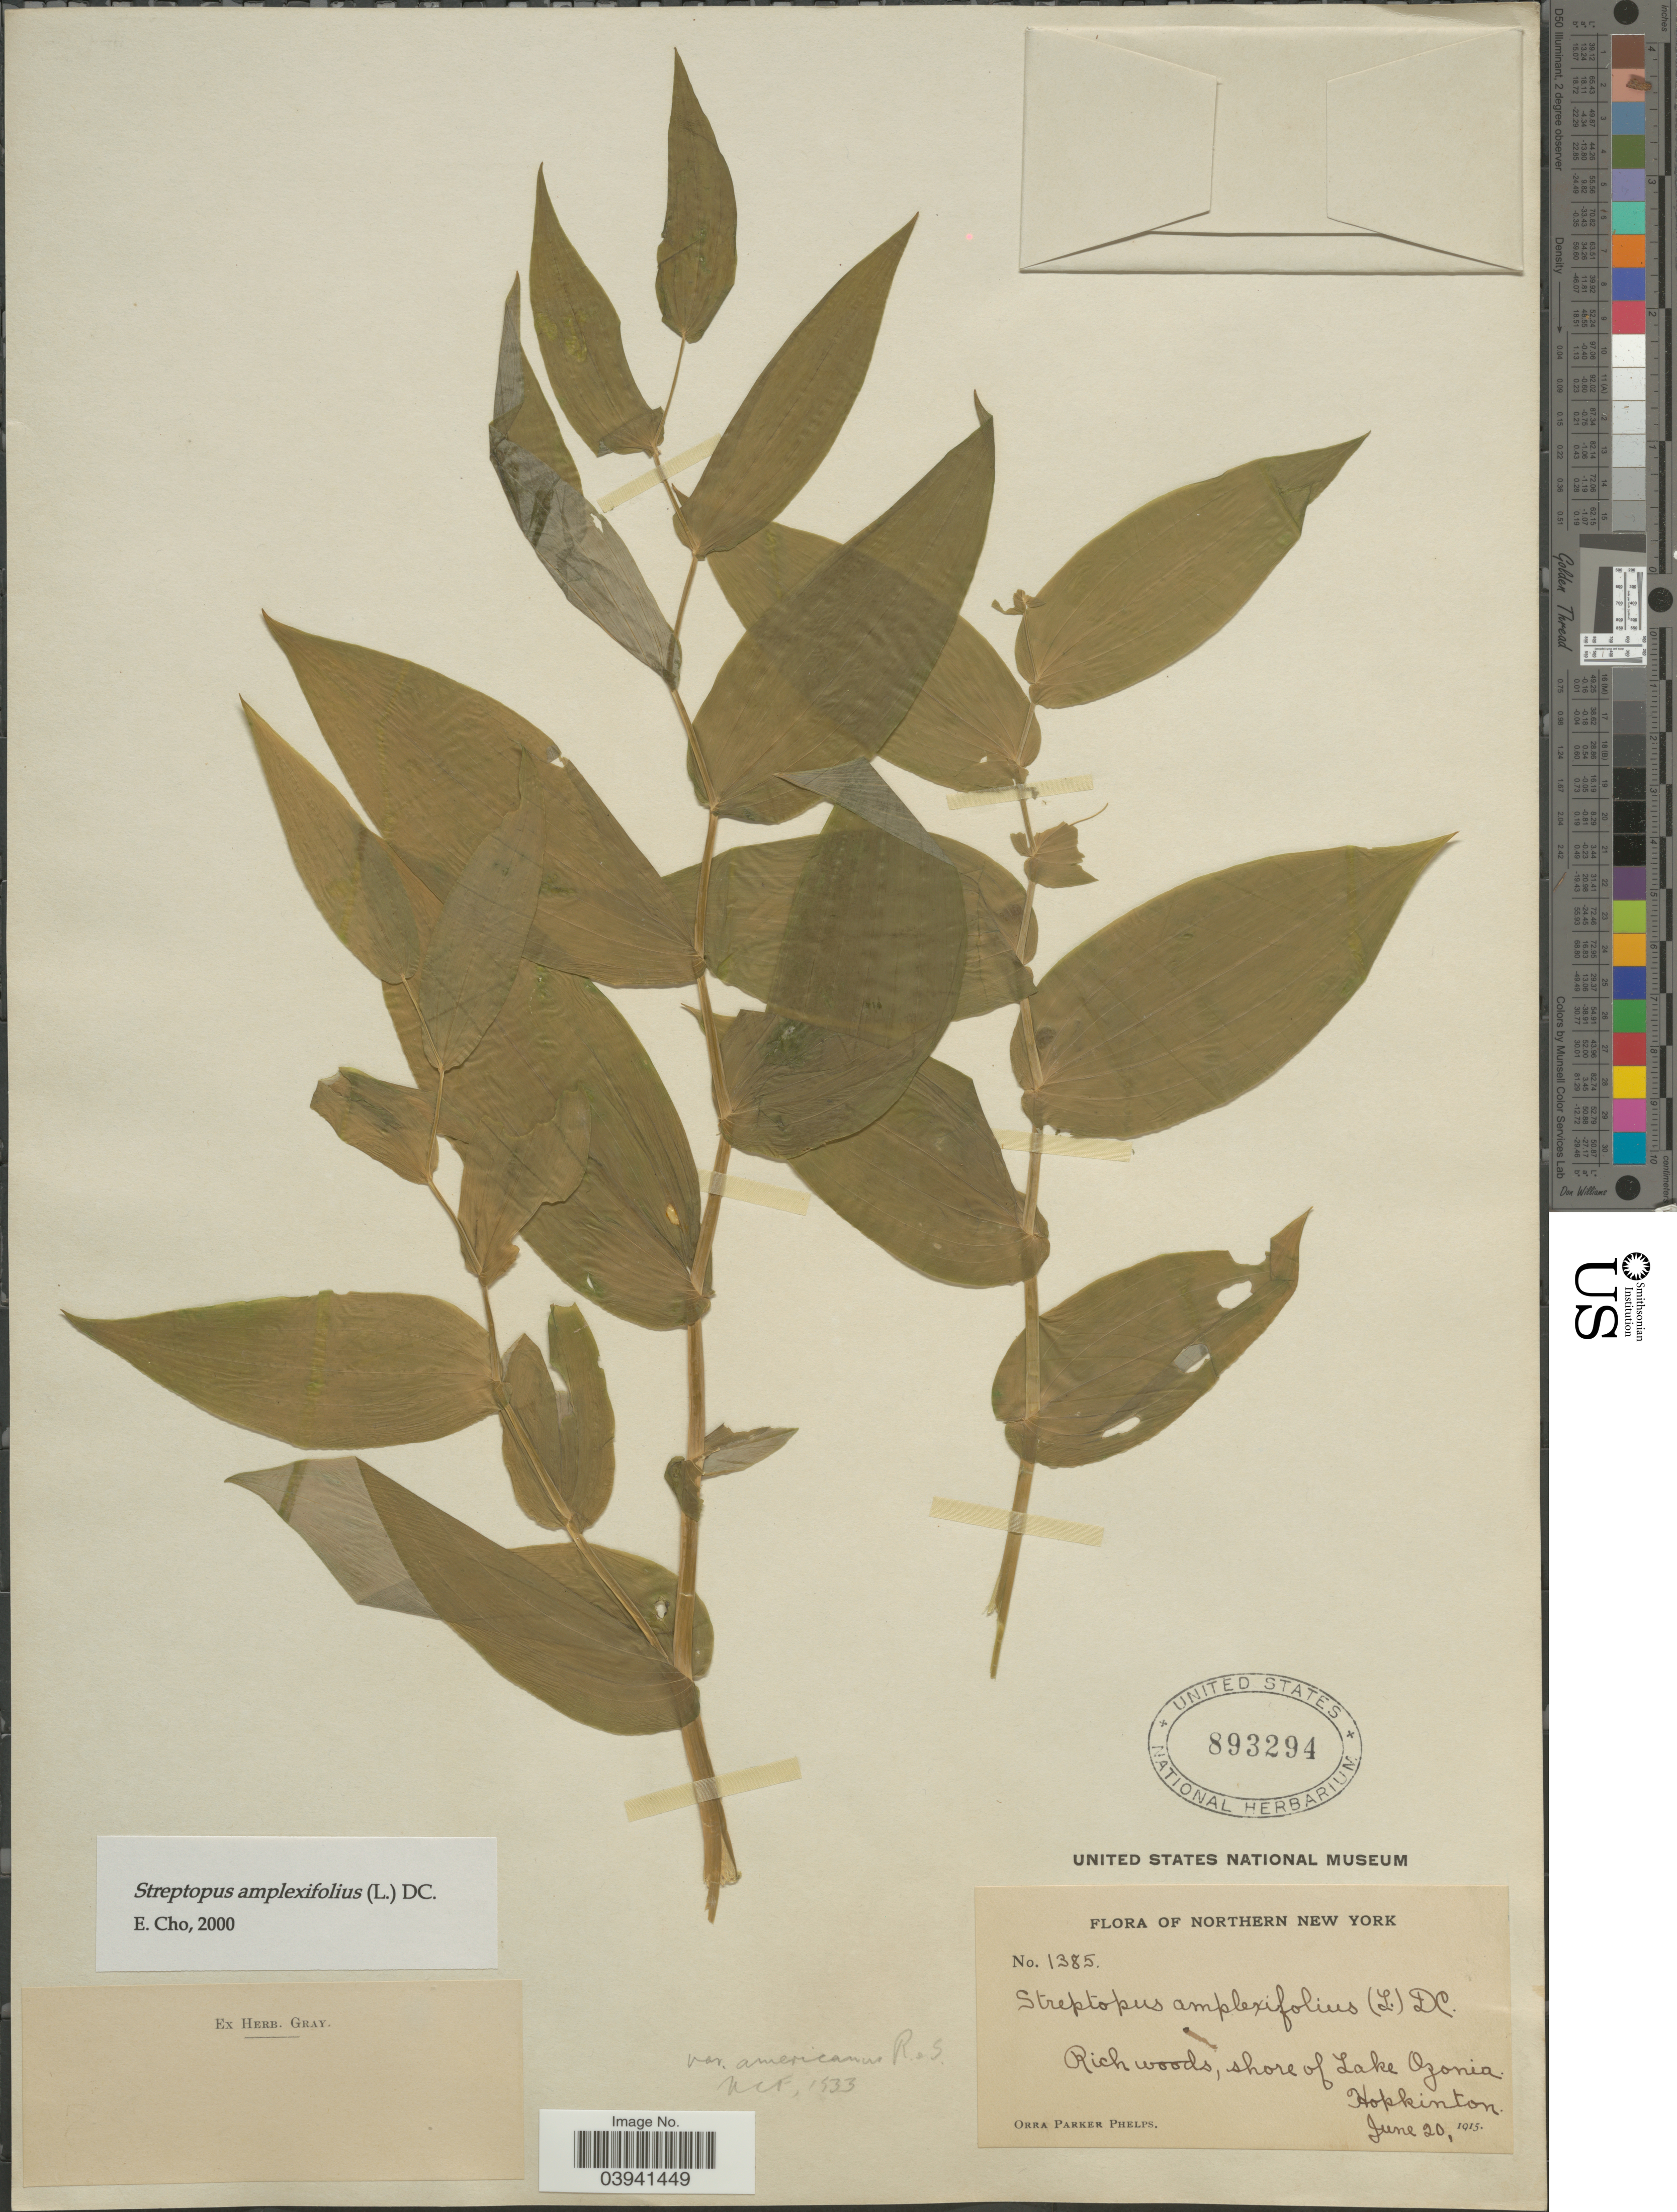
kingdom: Plantae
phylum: Tracheophyta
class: Liliopsida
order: Liliales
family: Liliaceae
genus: Streptopus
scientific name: Streptopus amplexifolius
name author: (L.) DC.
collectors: O. P. Phelps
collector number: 1385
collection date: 1915-06-20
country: United States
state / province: New York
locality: Northern New York. Rich woods, shore of Lake Ozonia. Hopkinton.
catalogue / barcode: US 893294